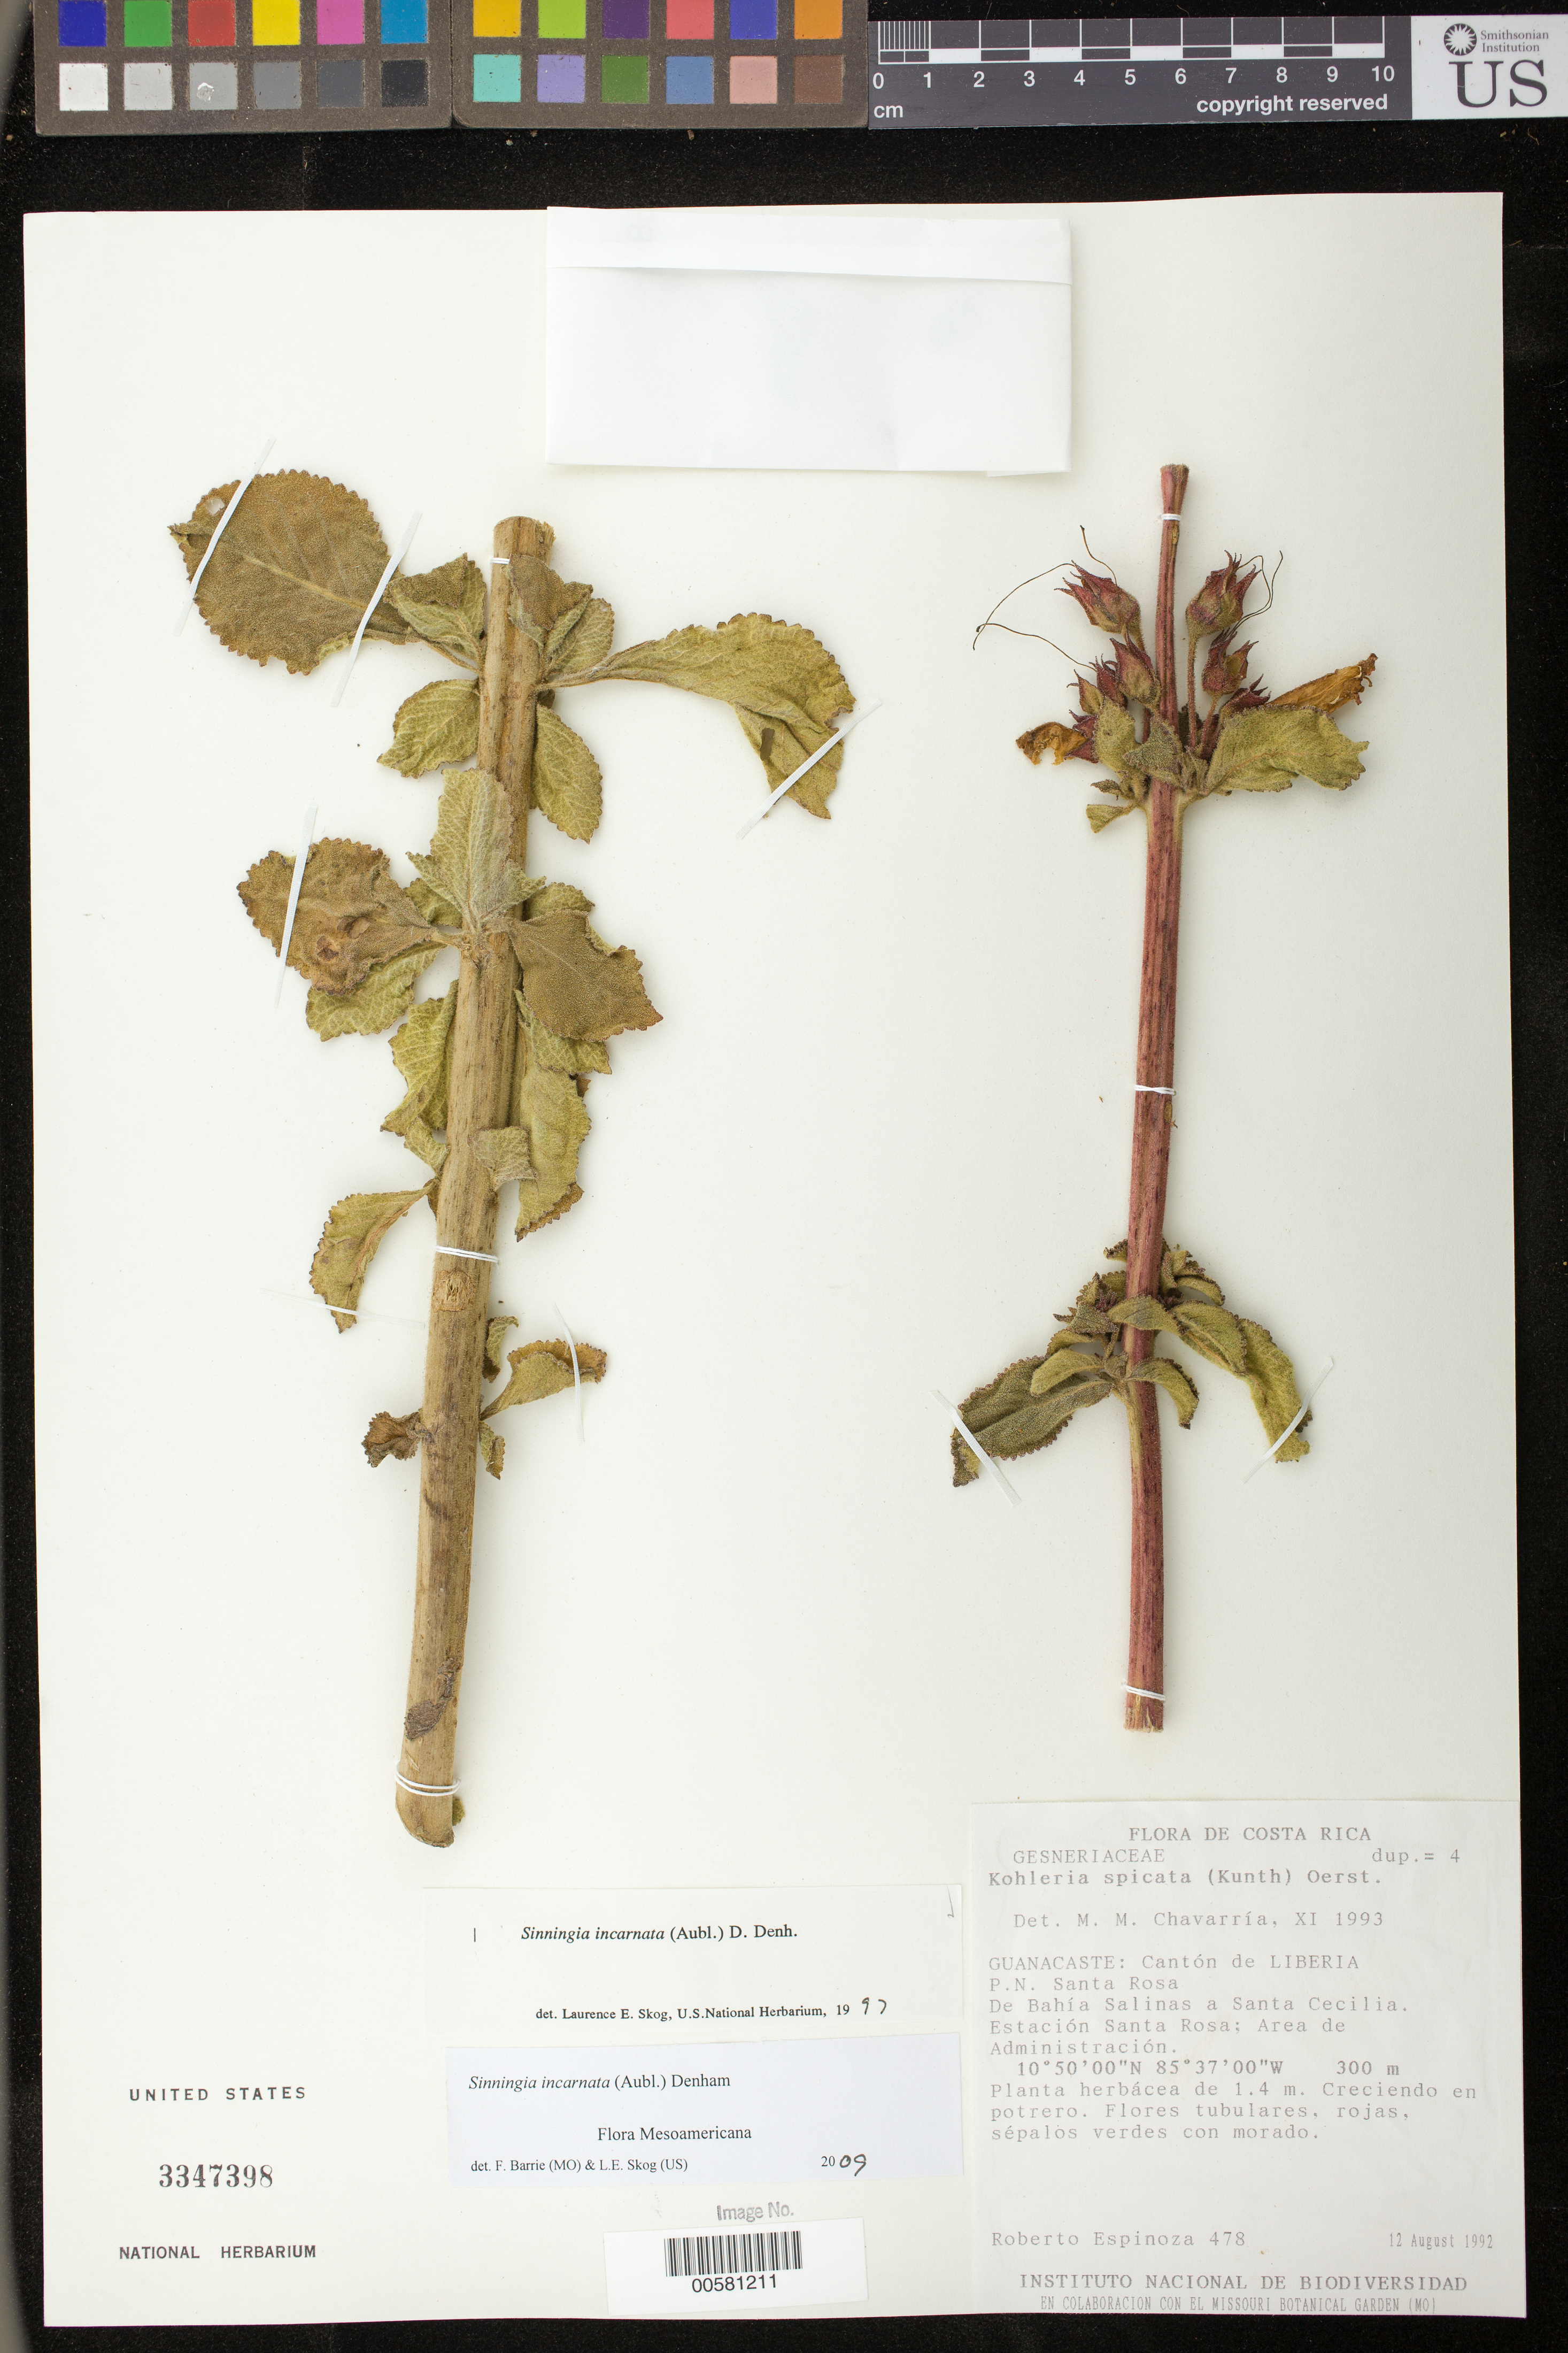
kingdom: Plantae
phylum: Tracheophyta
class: Magnoliopsida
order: Lamiales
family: Gesneriaceae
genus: Sinningia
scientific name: Sinningia incarnata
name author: (Aubl.) D.L. Denham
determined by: Skog, Laurence E.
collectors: R. Espinoza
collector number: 478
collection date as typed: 12 Aug 1992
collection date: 1992-08-12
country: Costa Rica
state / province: Guanacaste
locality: Cantón de Liberia;, P.N. Santa Rosa; de Bahía Salinas a Santa Cecilia, Estación Santa Rosa, Area de Administración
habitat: En potrero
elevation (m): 300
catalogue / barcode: US 3347398